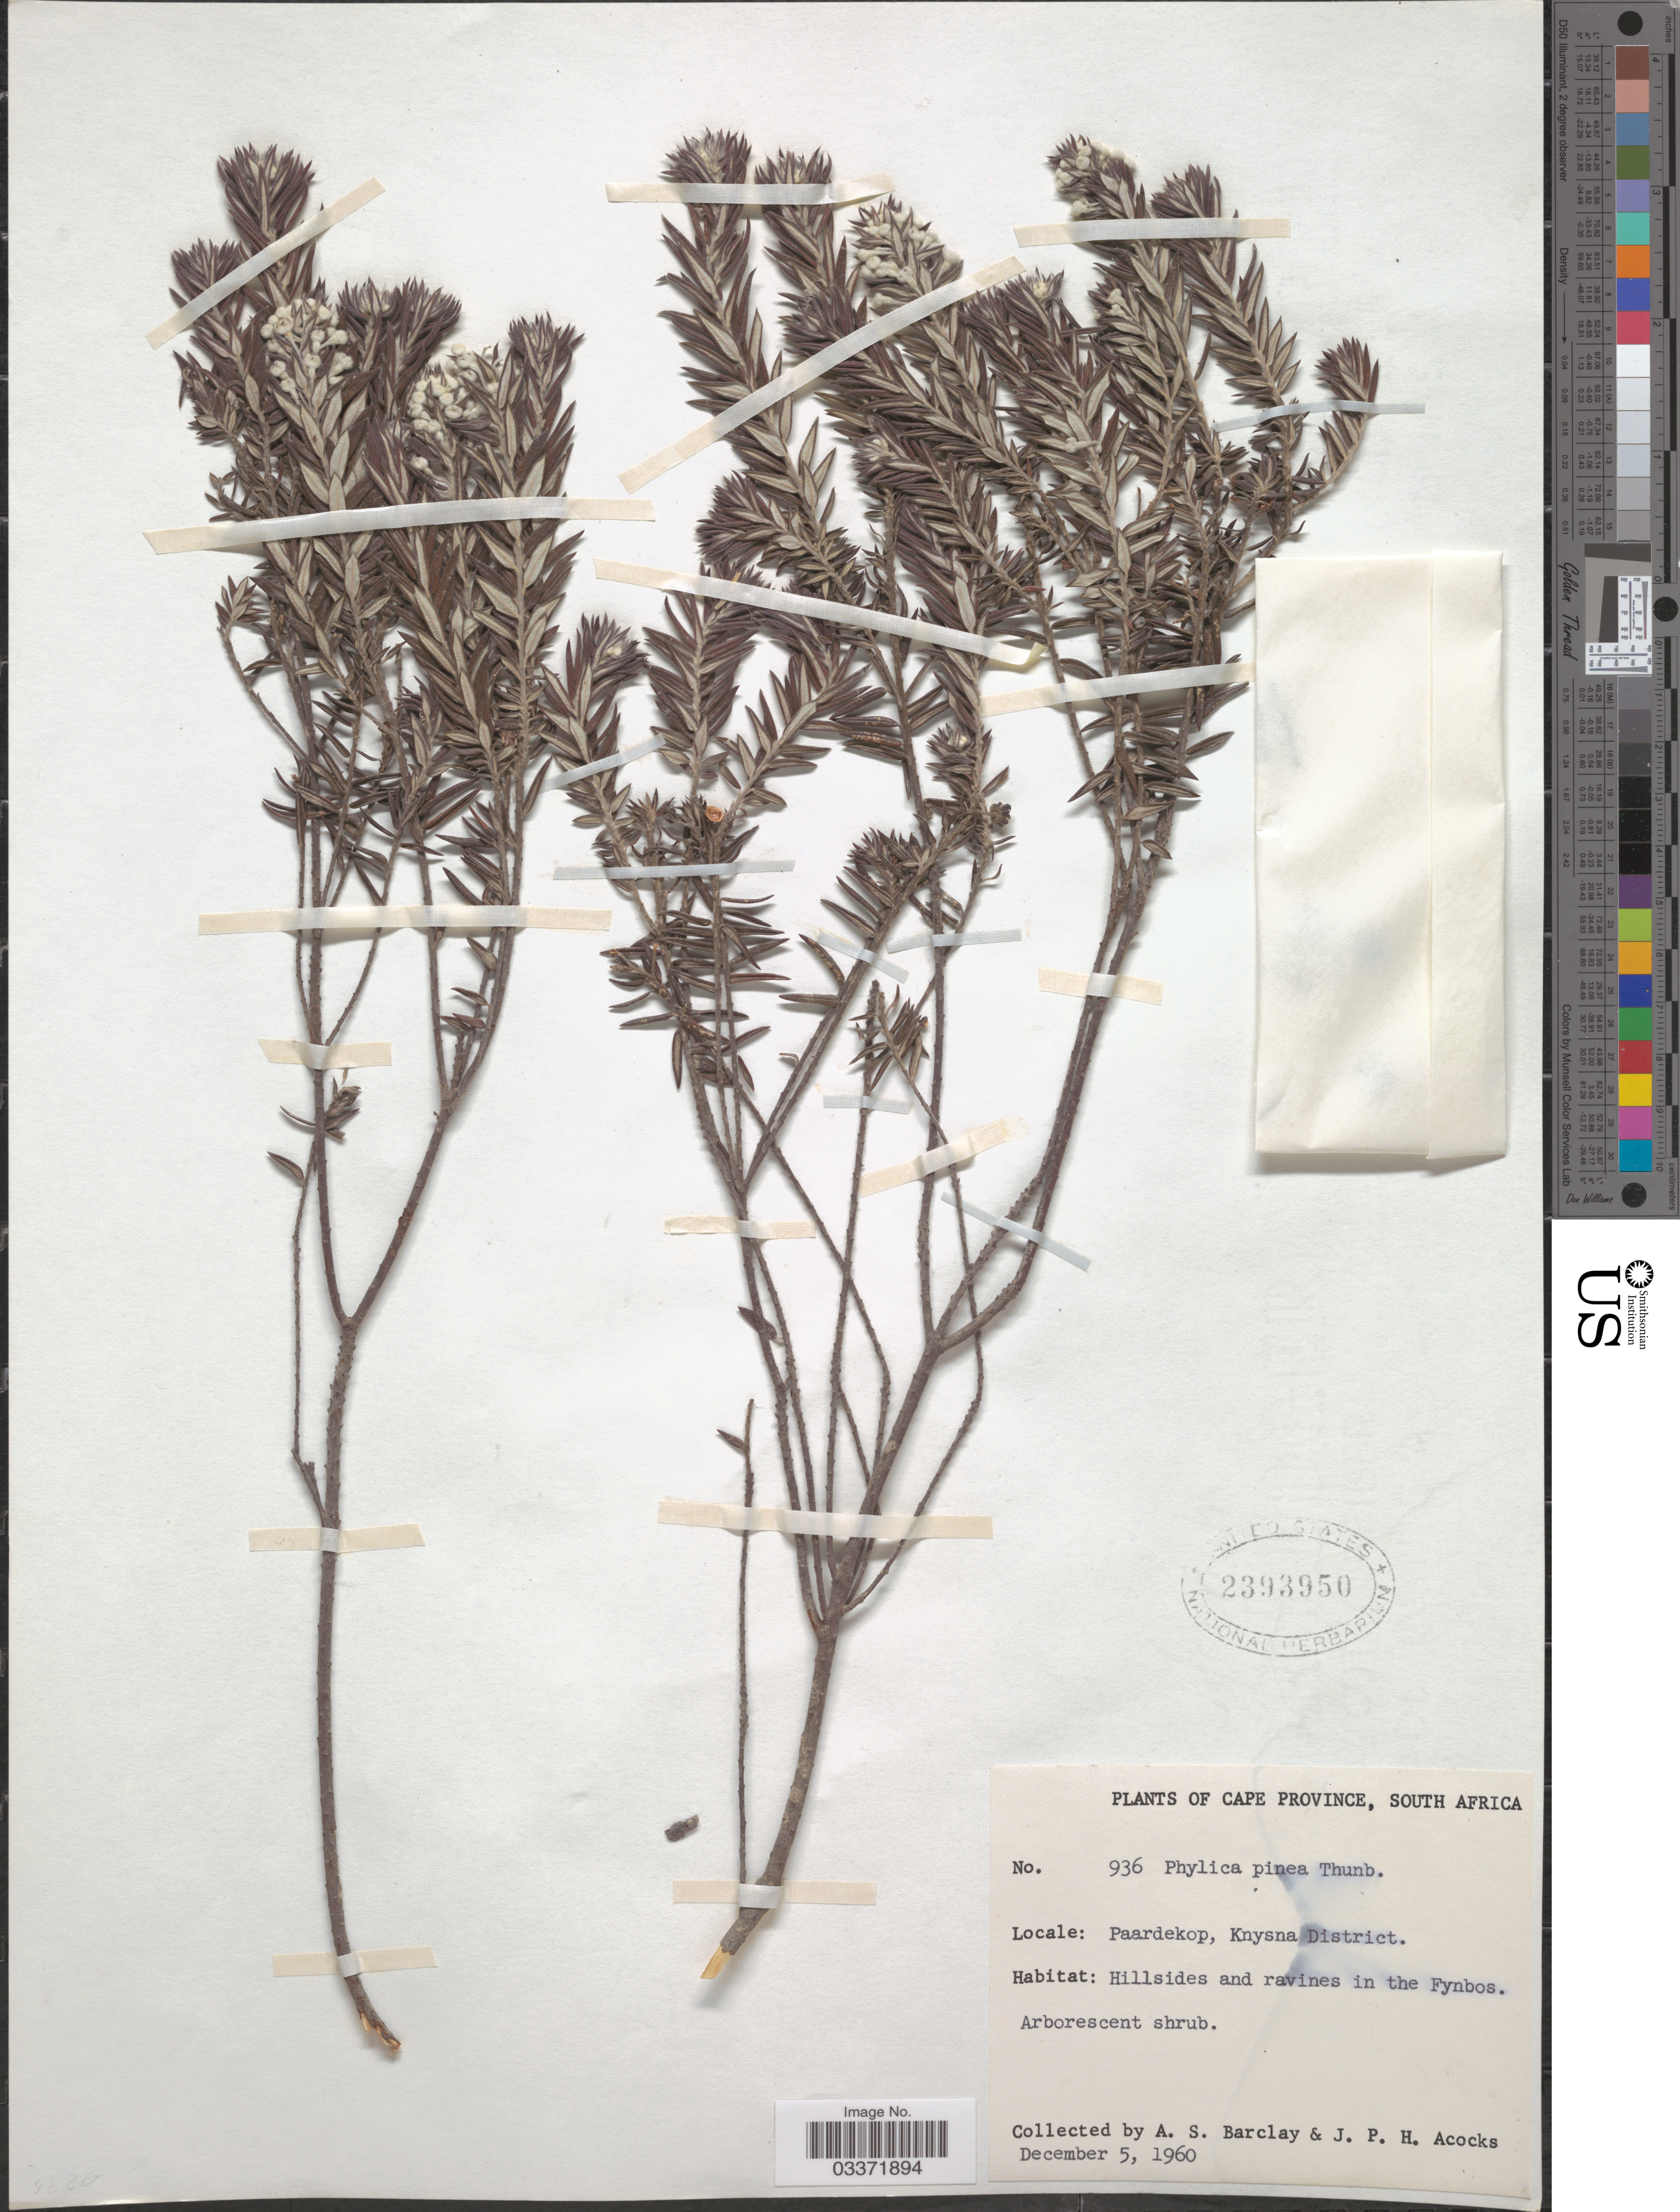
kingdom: Plantae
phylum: Tracheophyta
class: Magnoliopsida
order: Rosales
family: Rhamnaceae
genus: Phylica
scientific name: Phylica pinea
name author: Thunb.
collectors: A. S. Barclay & J. P. Acocks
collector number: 936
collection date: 1960-12-05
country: South Africa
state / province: Western Cape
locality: Paardekop, Knysna District.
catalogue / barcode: US 2393950